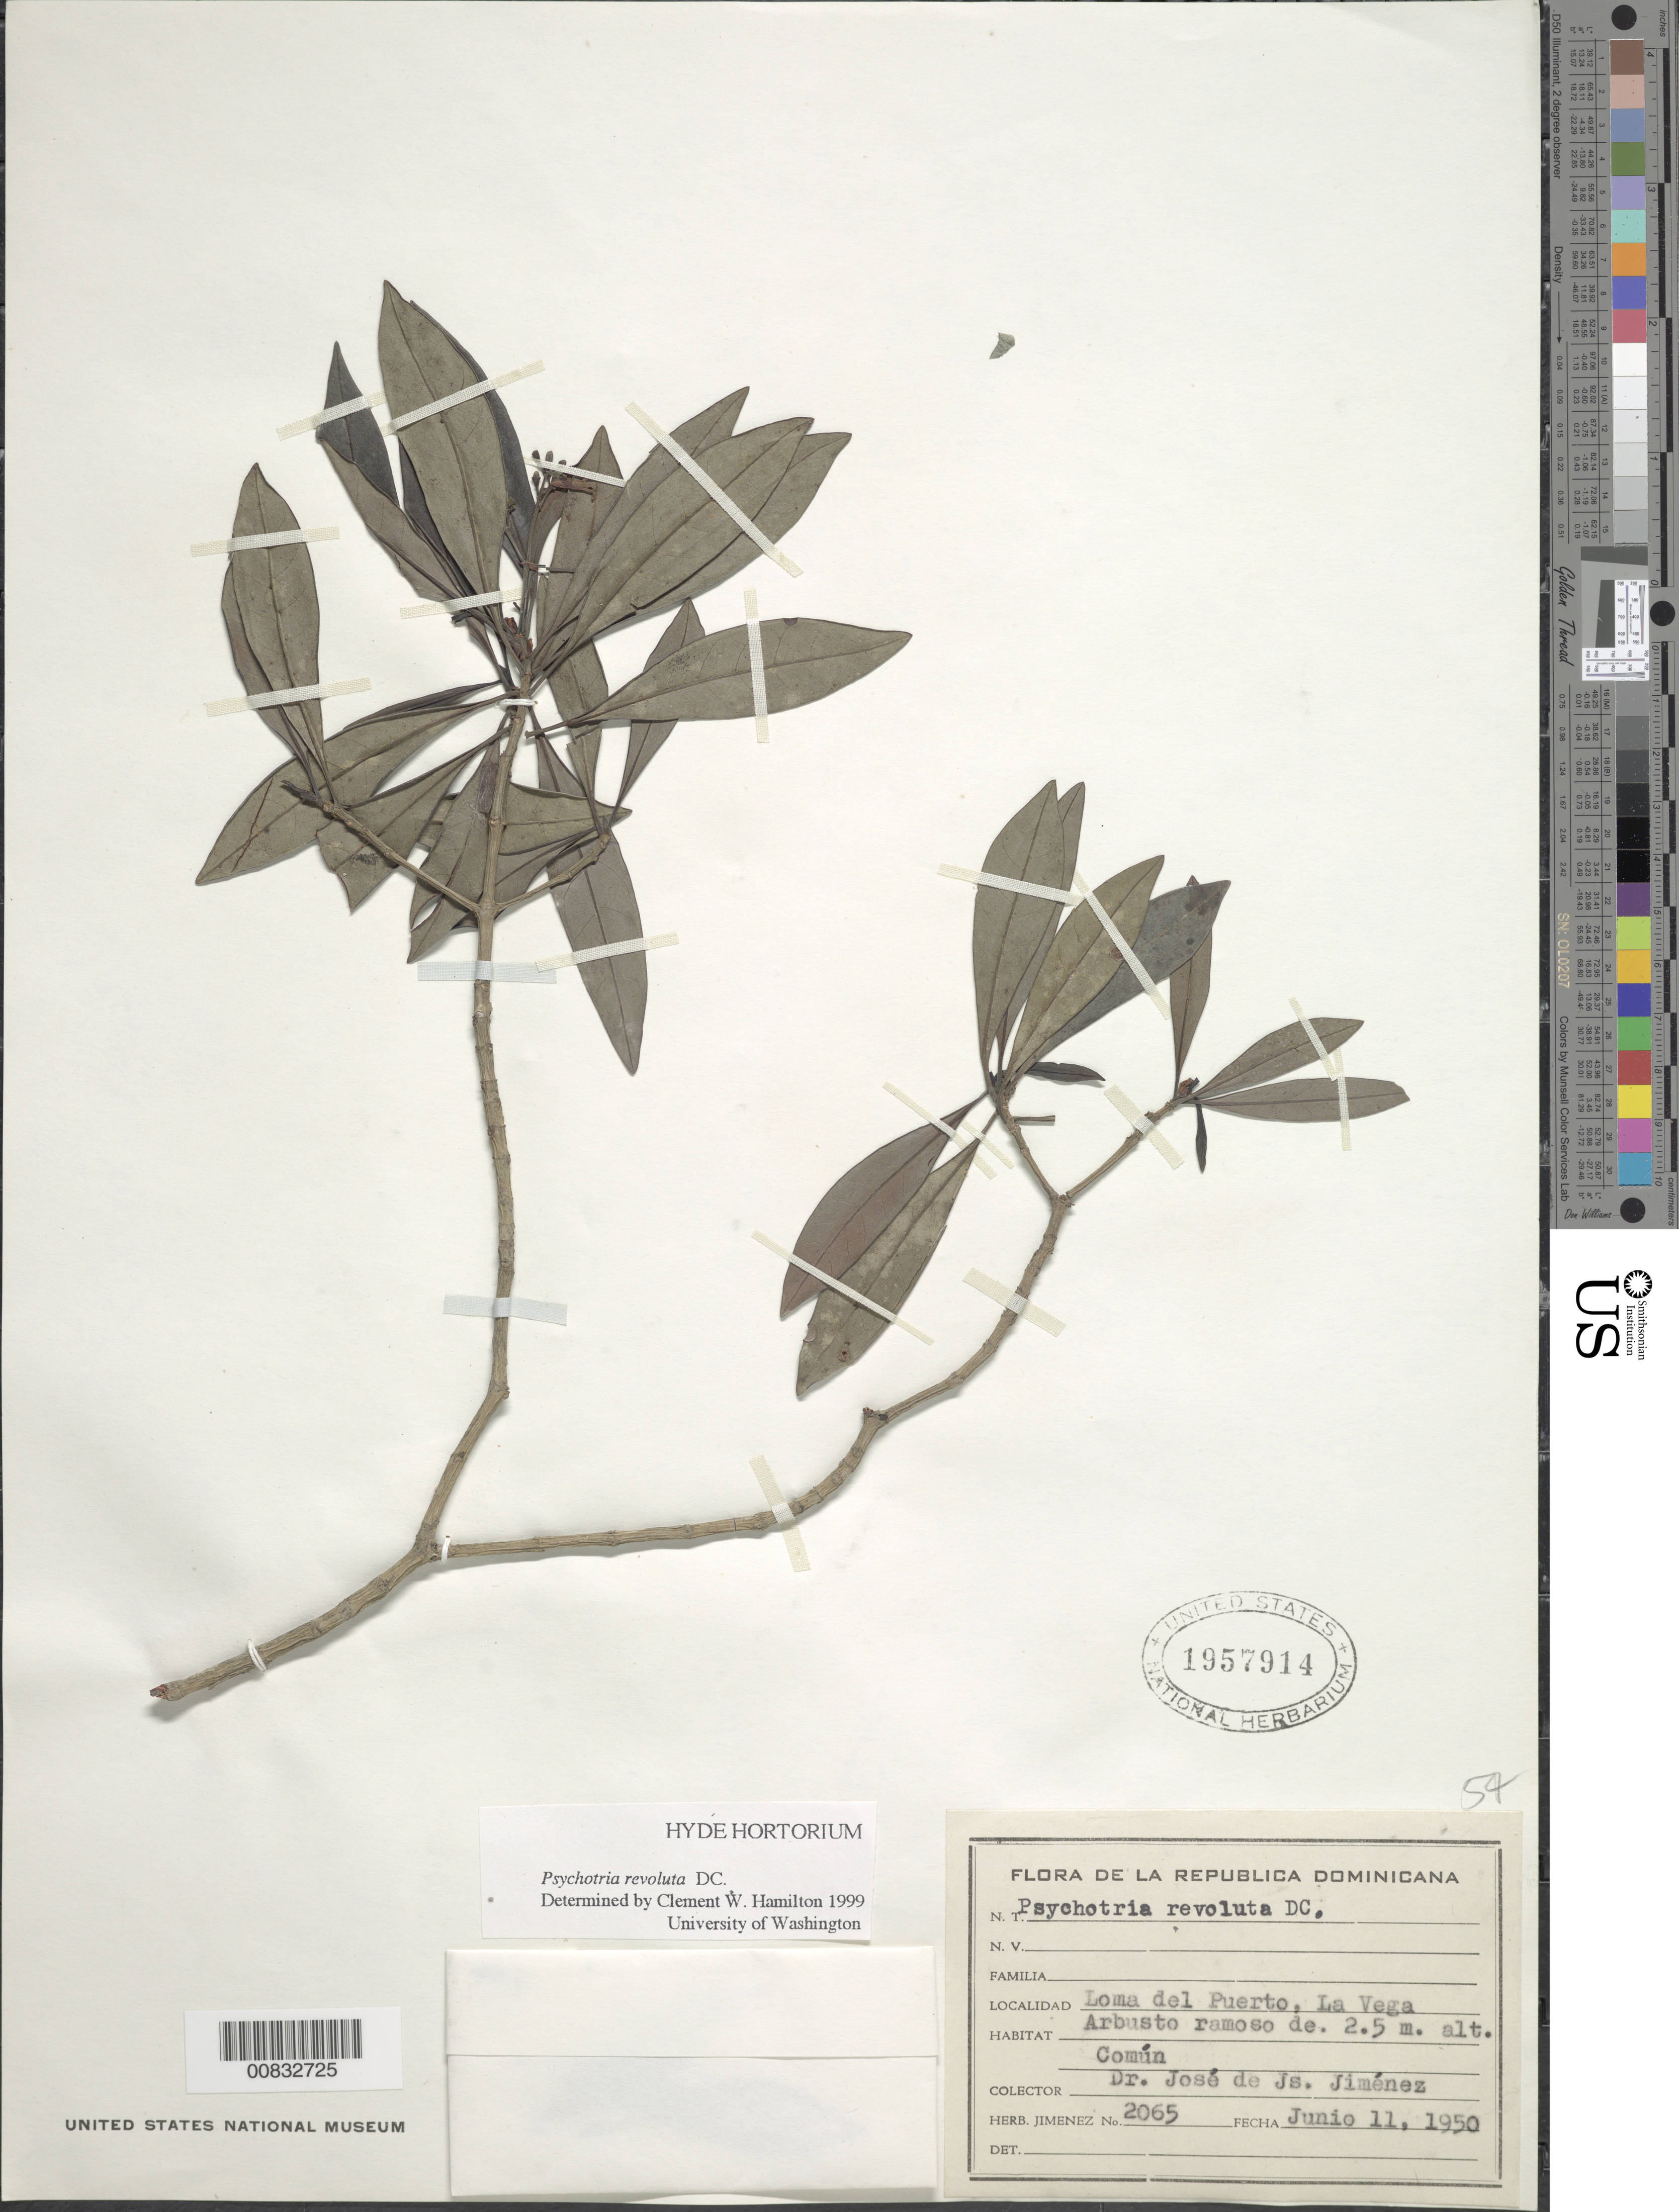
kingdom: Plantae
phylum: Tracheophyta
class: Magnoliopsida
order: Gentianales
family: Rubiaceae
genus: Psychotria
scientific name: Psychotria revoluta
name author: DC.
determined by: Hamilton, C. W.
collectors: J. J. Jiménez Almonte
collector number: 2065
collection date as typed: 11 Jun 1950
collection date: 1950-06-11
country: Dominican Republic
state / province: La Vega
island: Hispaniola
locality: Loma del Puerto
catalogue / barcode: US 1957914